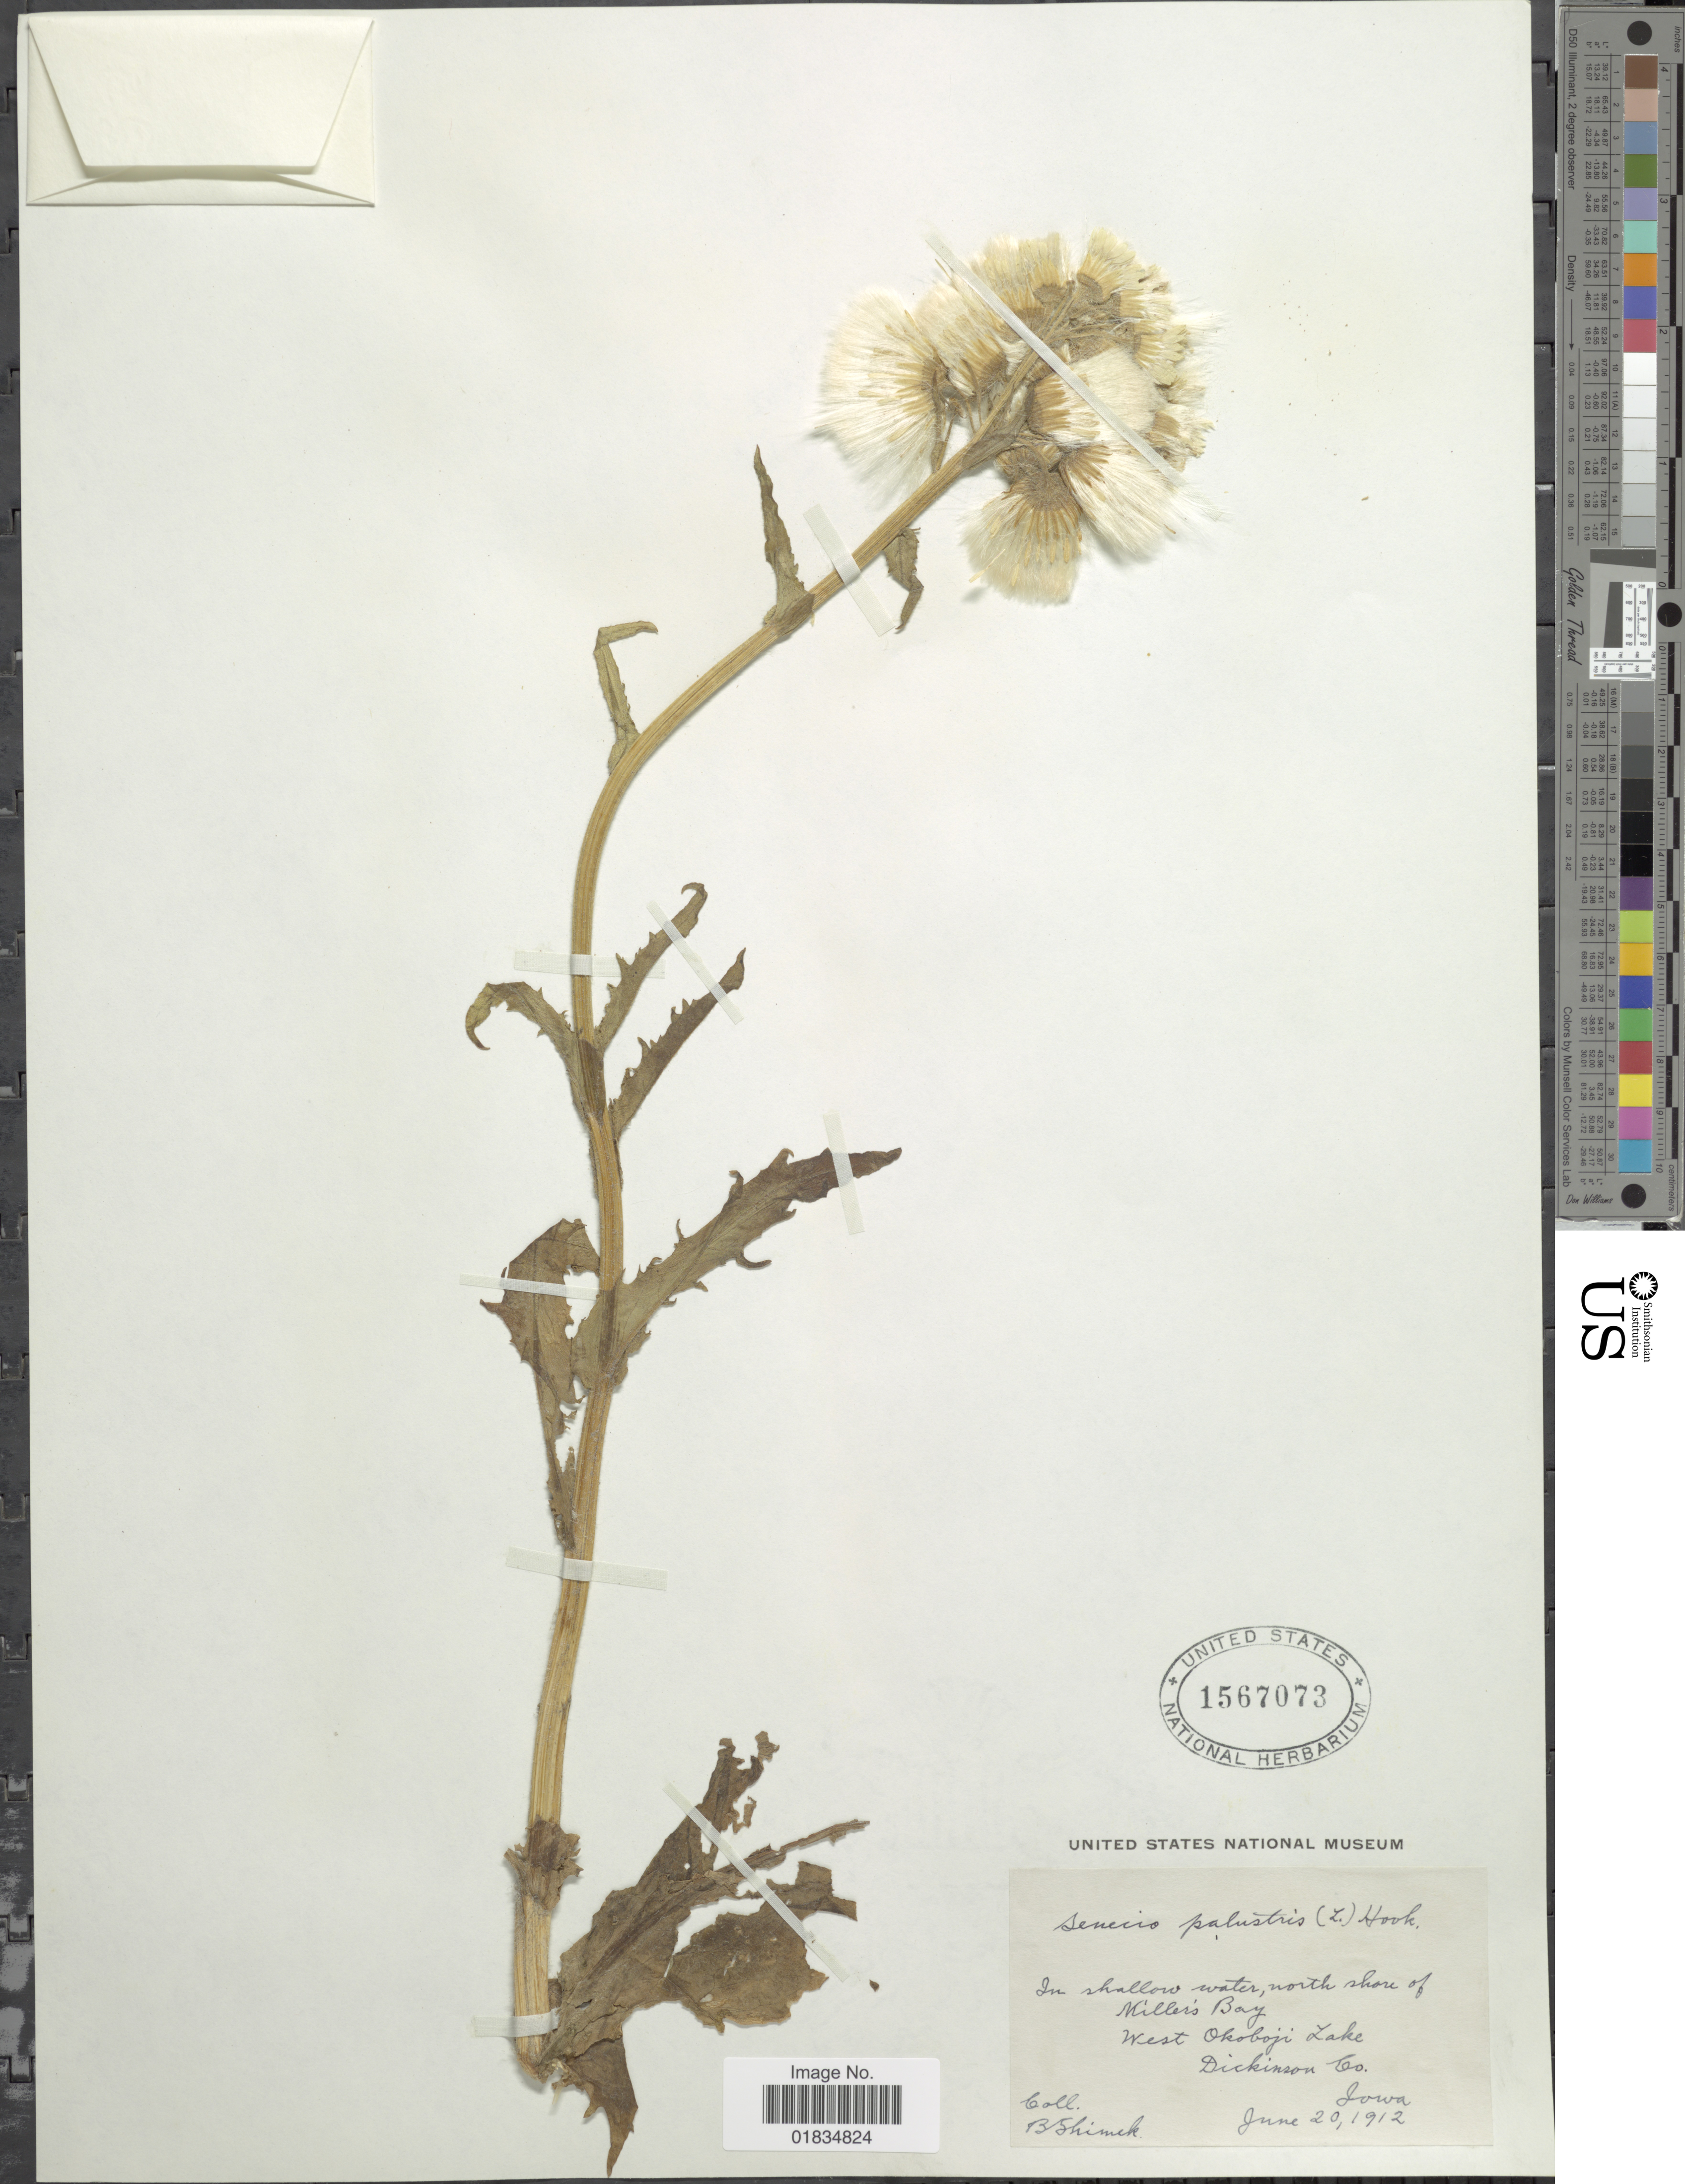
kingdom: Plantae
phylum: Tracheophyta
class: Magnoliopsida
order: Asterales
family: Asteraceae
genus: Tephroseris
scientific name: Tephroseris palustris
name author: (L.) Rchb.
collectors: B. Shimek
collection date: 1912-06-20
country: United States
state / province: Iowa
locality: North shore of Miller's Bay, West Okoboji Lake, Dickinson Co. Iowa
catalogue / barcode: US 1567073